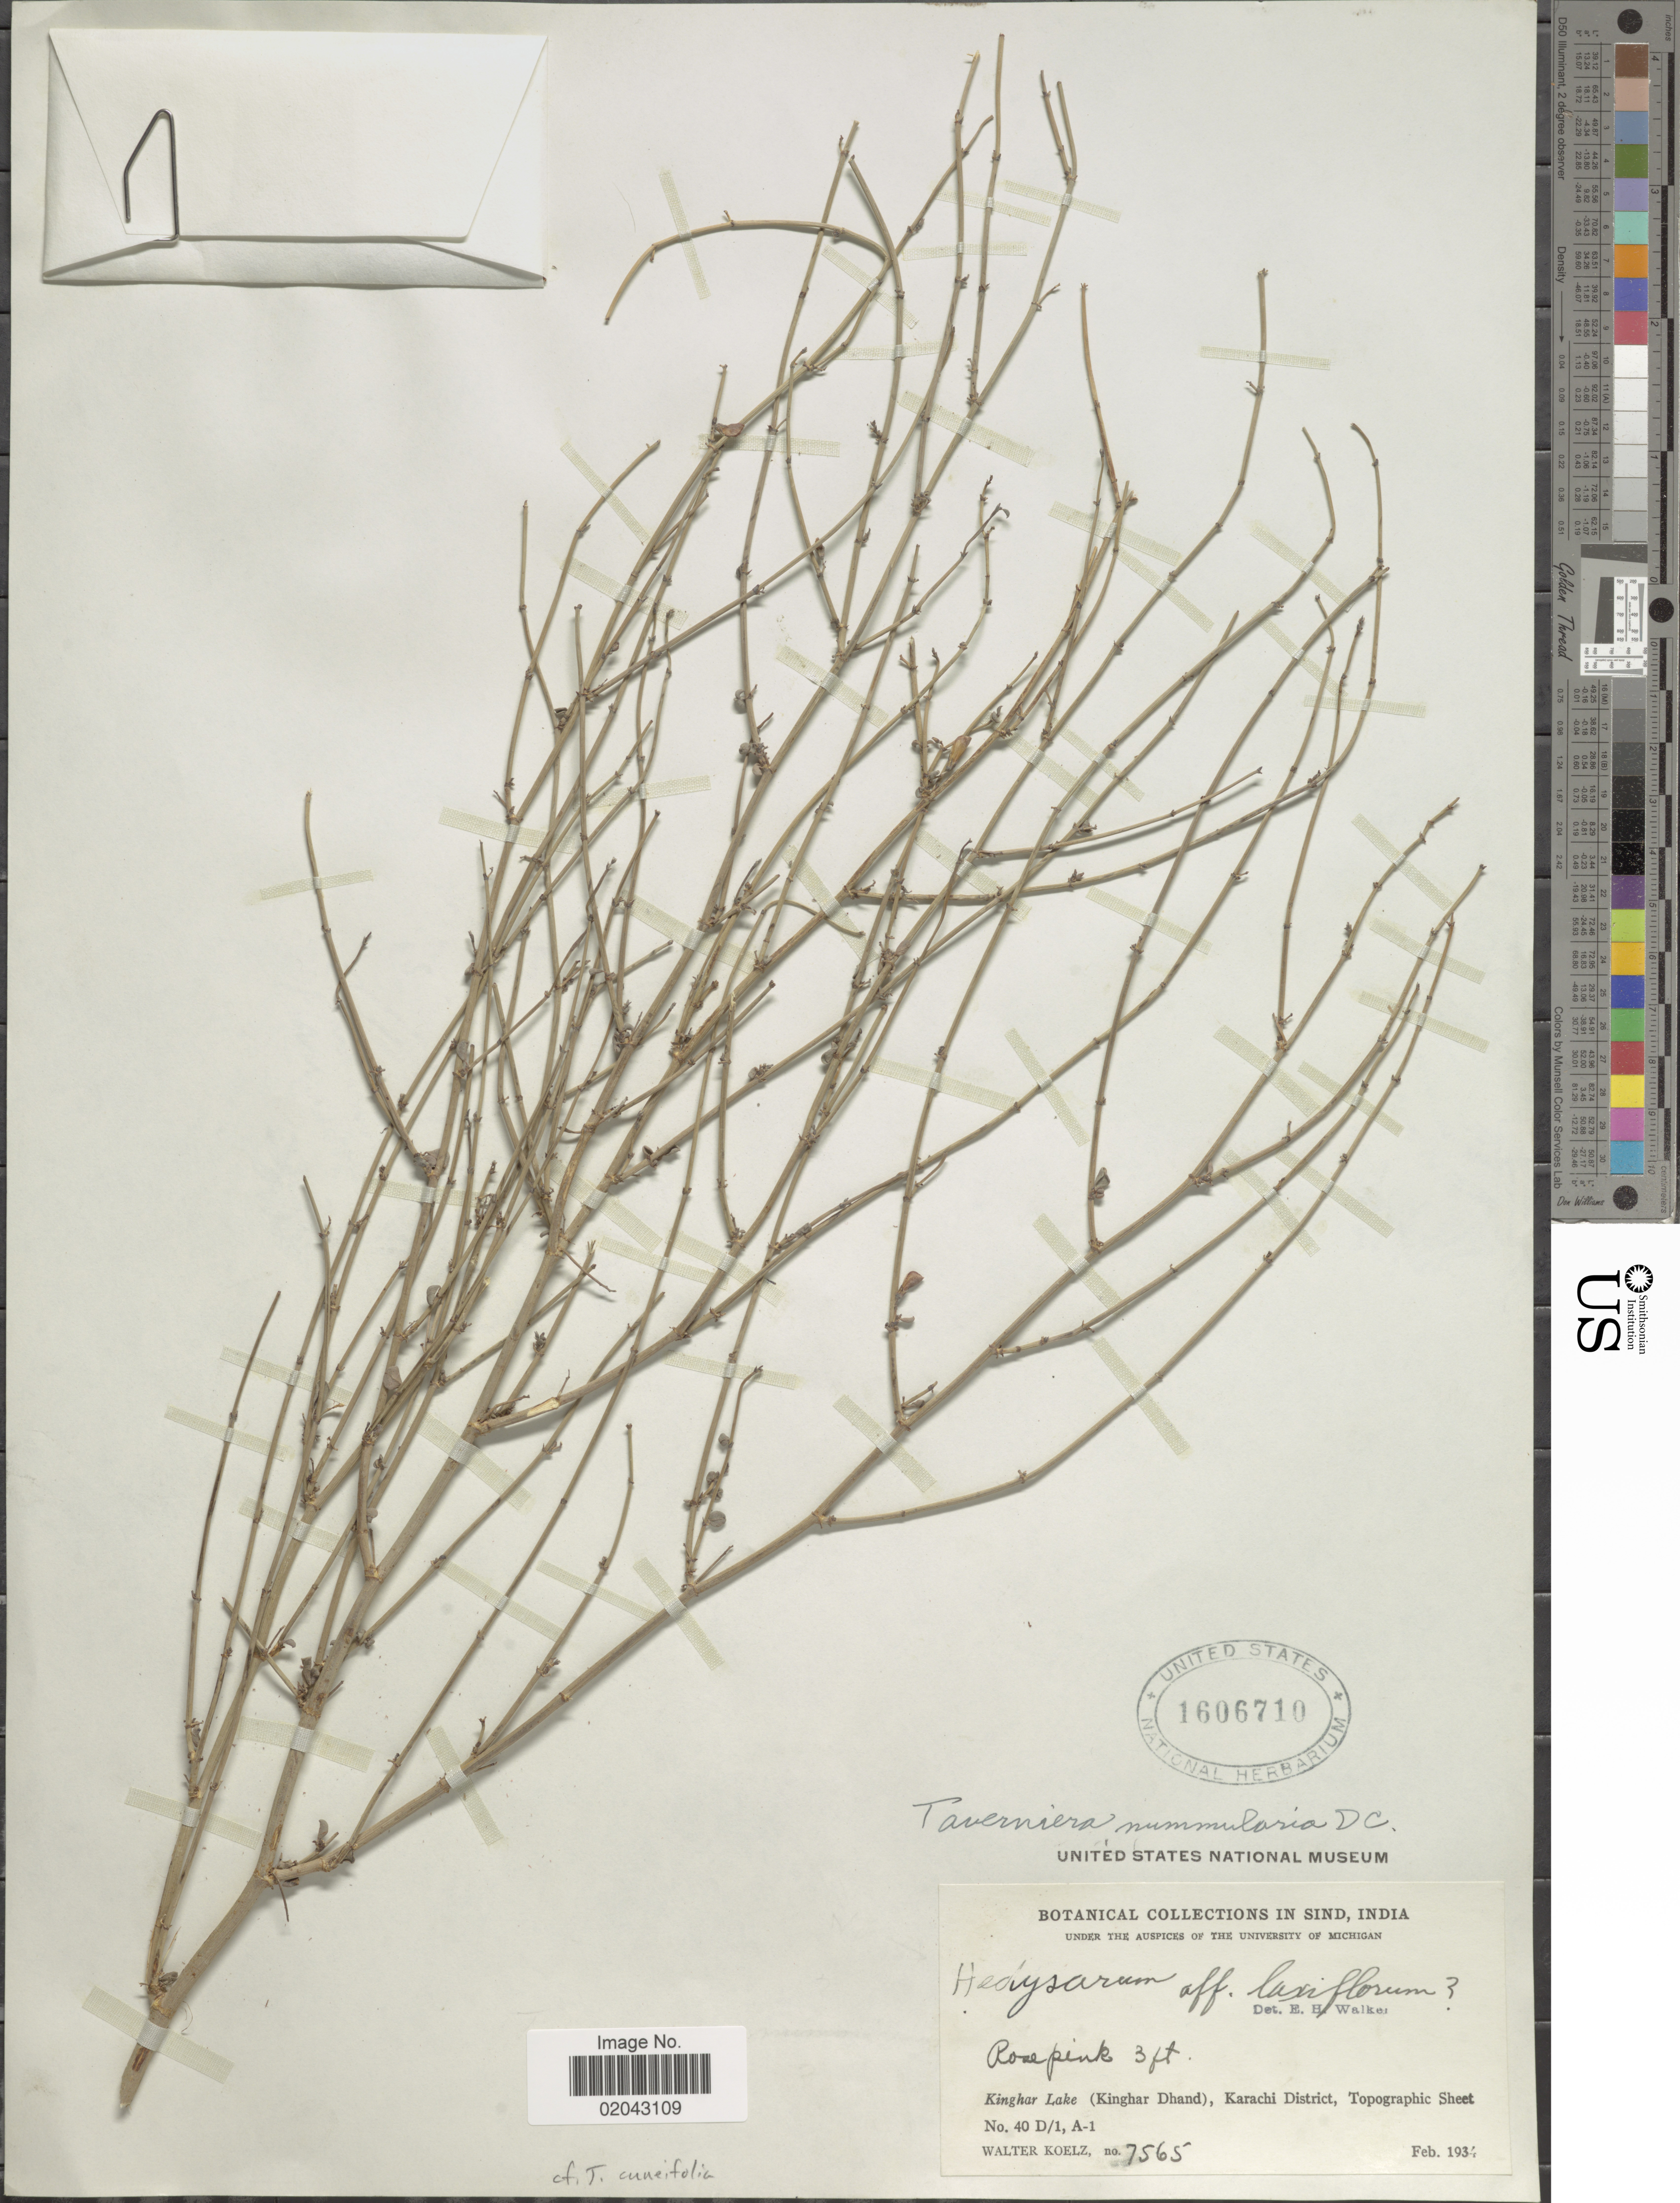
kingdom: Plantae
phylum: Tracheophyta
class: Magnoliopsida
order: Fabales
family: Fabaceae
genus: Taverniera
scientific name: Taverniera cuneifolia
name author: (Roth) Arn.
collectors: W. N. Koelz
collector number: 7565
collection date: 1934-02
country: Pakistan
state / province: Sindh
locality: Sind, Kinghar Lake (Kinghar Dhand), Karachi District, Topographic Sheet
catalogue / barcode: US 1606710